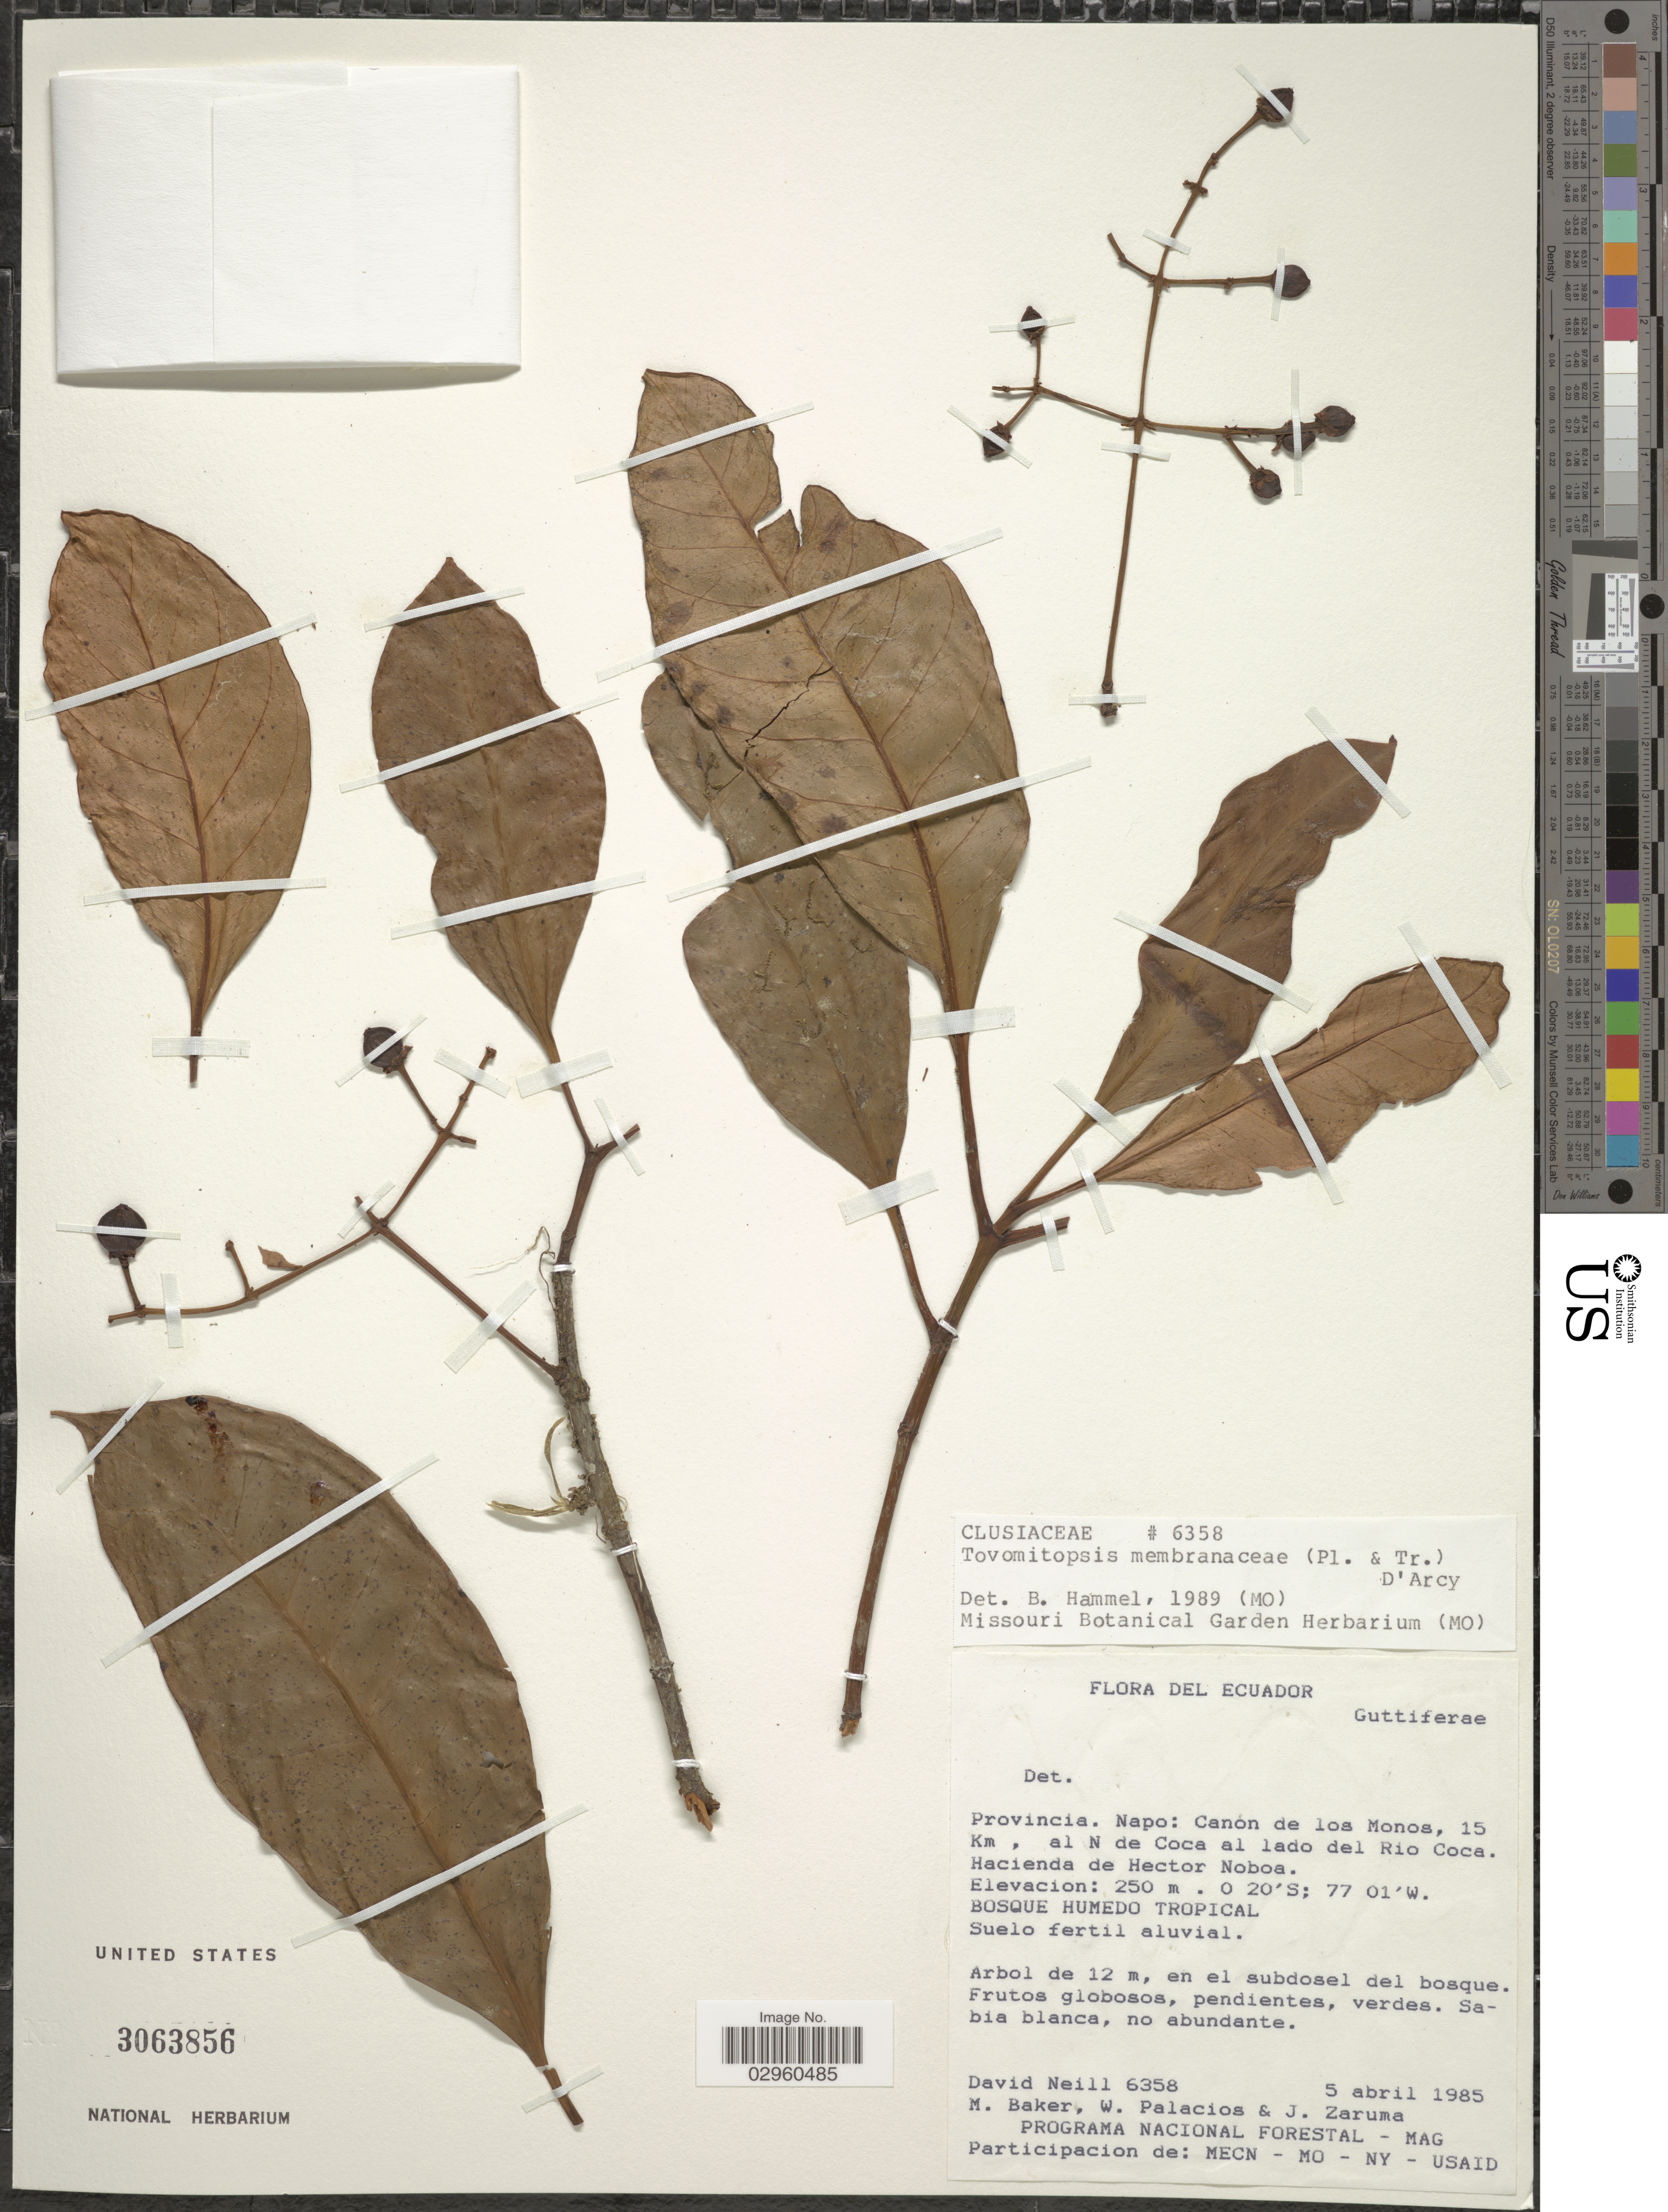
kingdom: Plantae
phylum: Tracheophyta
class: Magnoliopsida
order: Malpighiales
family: Clusiaceae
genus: Tovomitopsis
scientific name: Tovomitopsis membranacea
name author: (Planch. & Triana) D'Arcy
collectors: D. Neill, M. Baker, W. Palacios & J. Zaruma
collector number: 6358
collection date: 1985-04-05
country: Ecuador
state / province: Napo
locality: Provincia Napo: Canón de los Monos, 15 Km, al N de Coca al lado del Rio Coca. Hacienda de Hector Noboa.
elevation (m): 250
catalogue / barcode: US 3063856